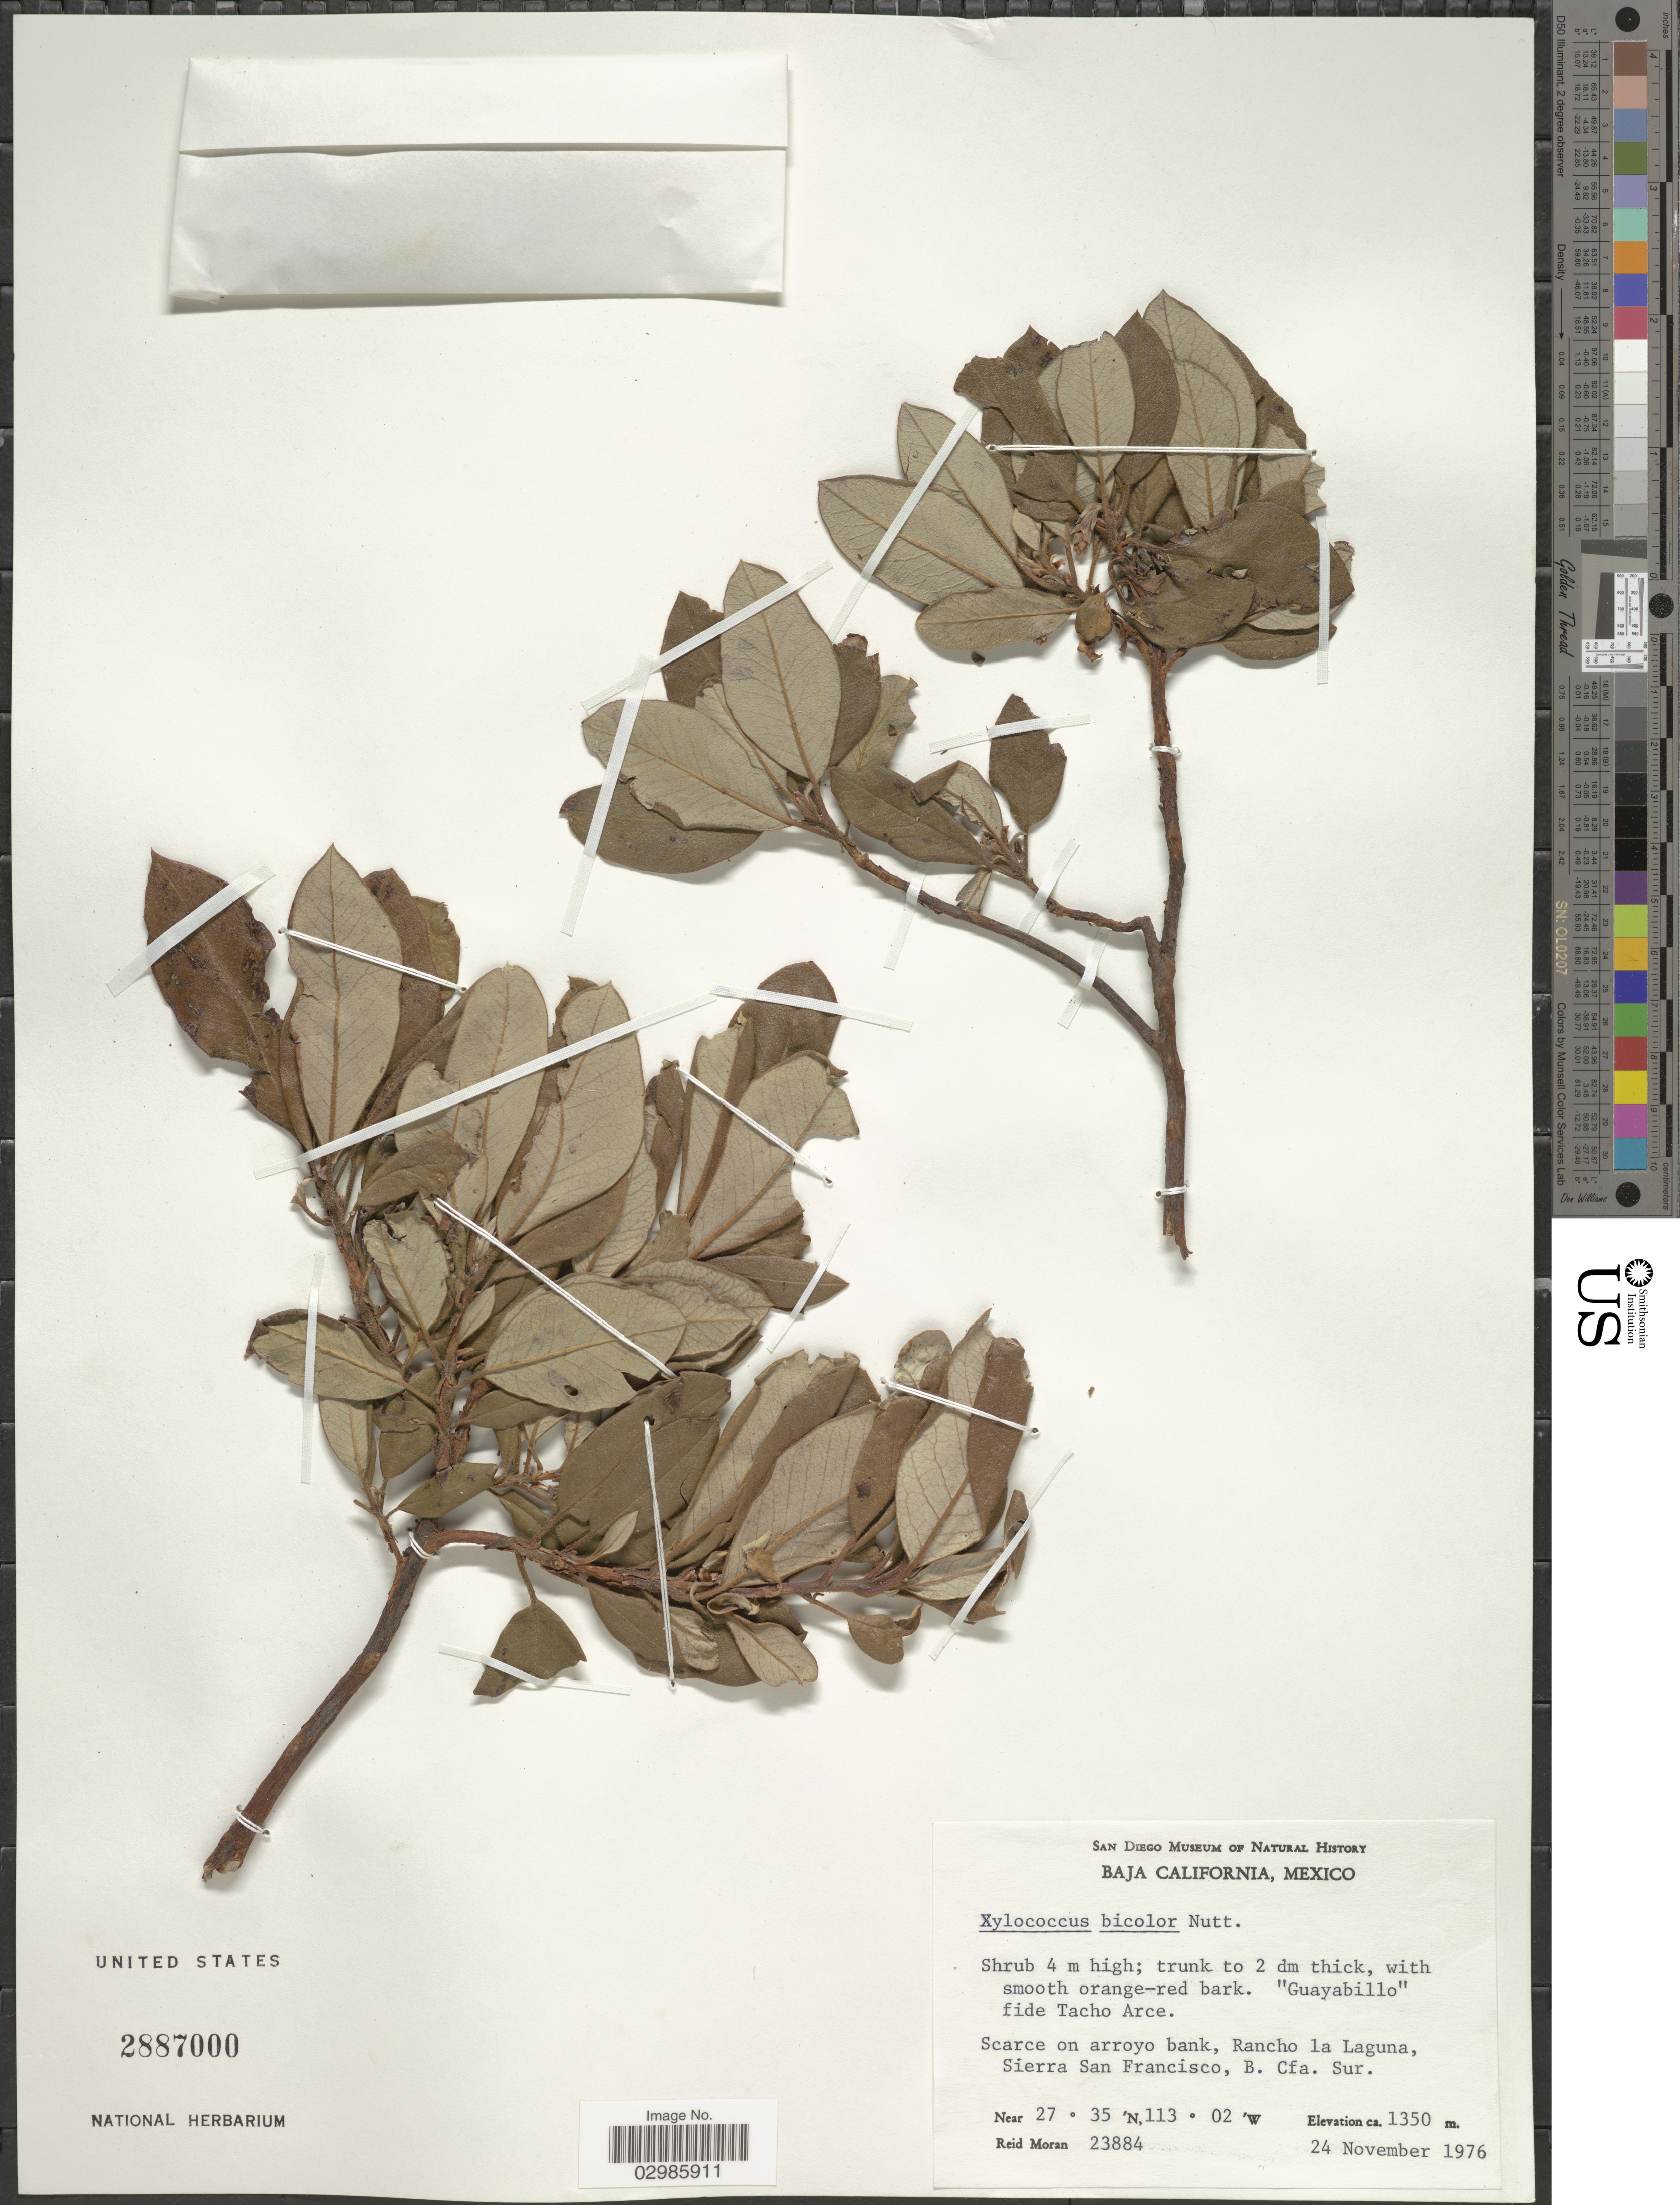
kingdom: Plantae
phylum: Tracheophyta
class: Magnoliopsida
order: Ericales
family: Ericaceae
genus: Xylococcus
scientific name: Xylococcus bicolor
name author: Nutt.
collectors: R. V. Moran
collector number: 23884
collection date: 1976-11-24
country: Mexico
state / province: Baja California Sur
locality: Rancho la Laguna, Sierra San Francisco.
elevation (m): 1350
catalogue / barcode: US 2887000